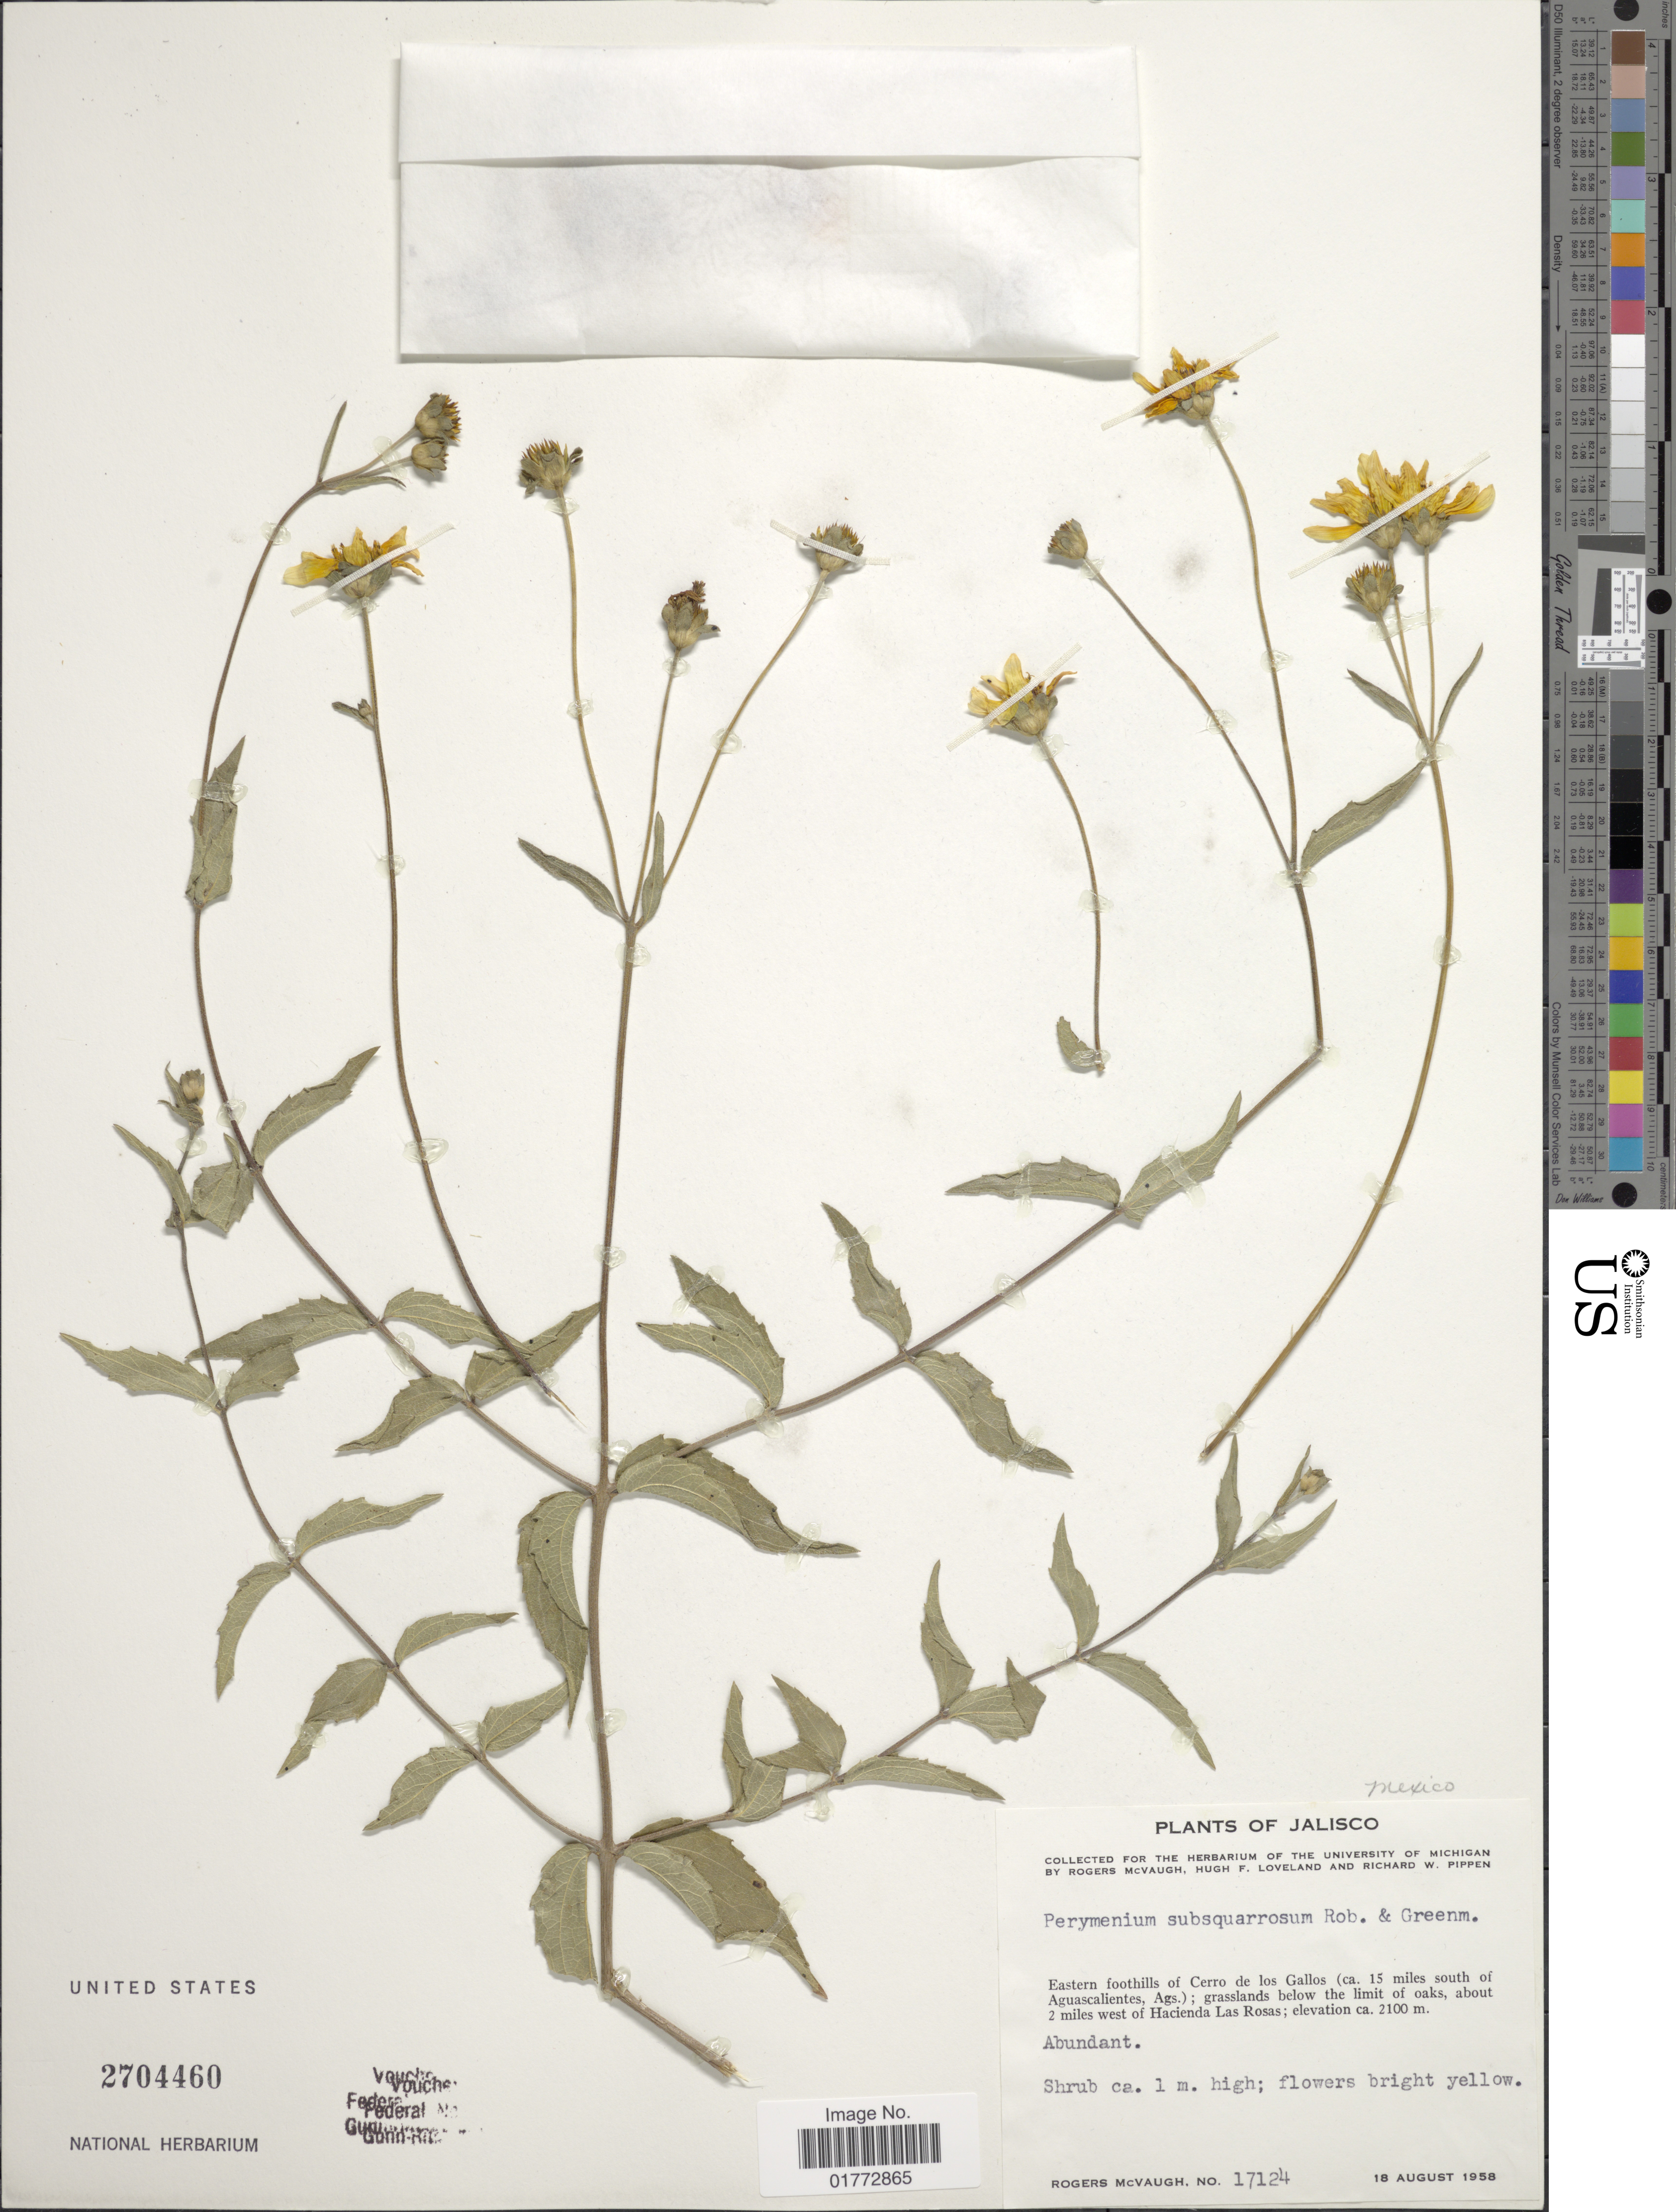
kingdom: Plantae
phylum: Tracheophyta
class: Magnoliopsida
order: Asterales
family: Asteraceae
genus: Perymenium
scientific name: Perymenium subsquarrosum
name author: B.L. Rob. & Greenm.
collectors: R. McVaugh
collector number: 17124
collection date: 1958-08-18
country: Mexico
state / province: Jalisco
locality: Eastern foothills of Cerro de los Gallos (ca. 15 miles south of Aguascalientes, Ags.); grasslands below the limit of oaks, about 2 miles west of Hacienda Las Rosas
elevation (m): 2100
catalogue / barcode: US 2704460